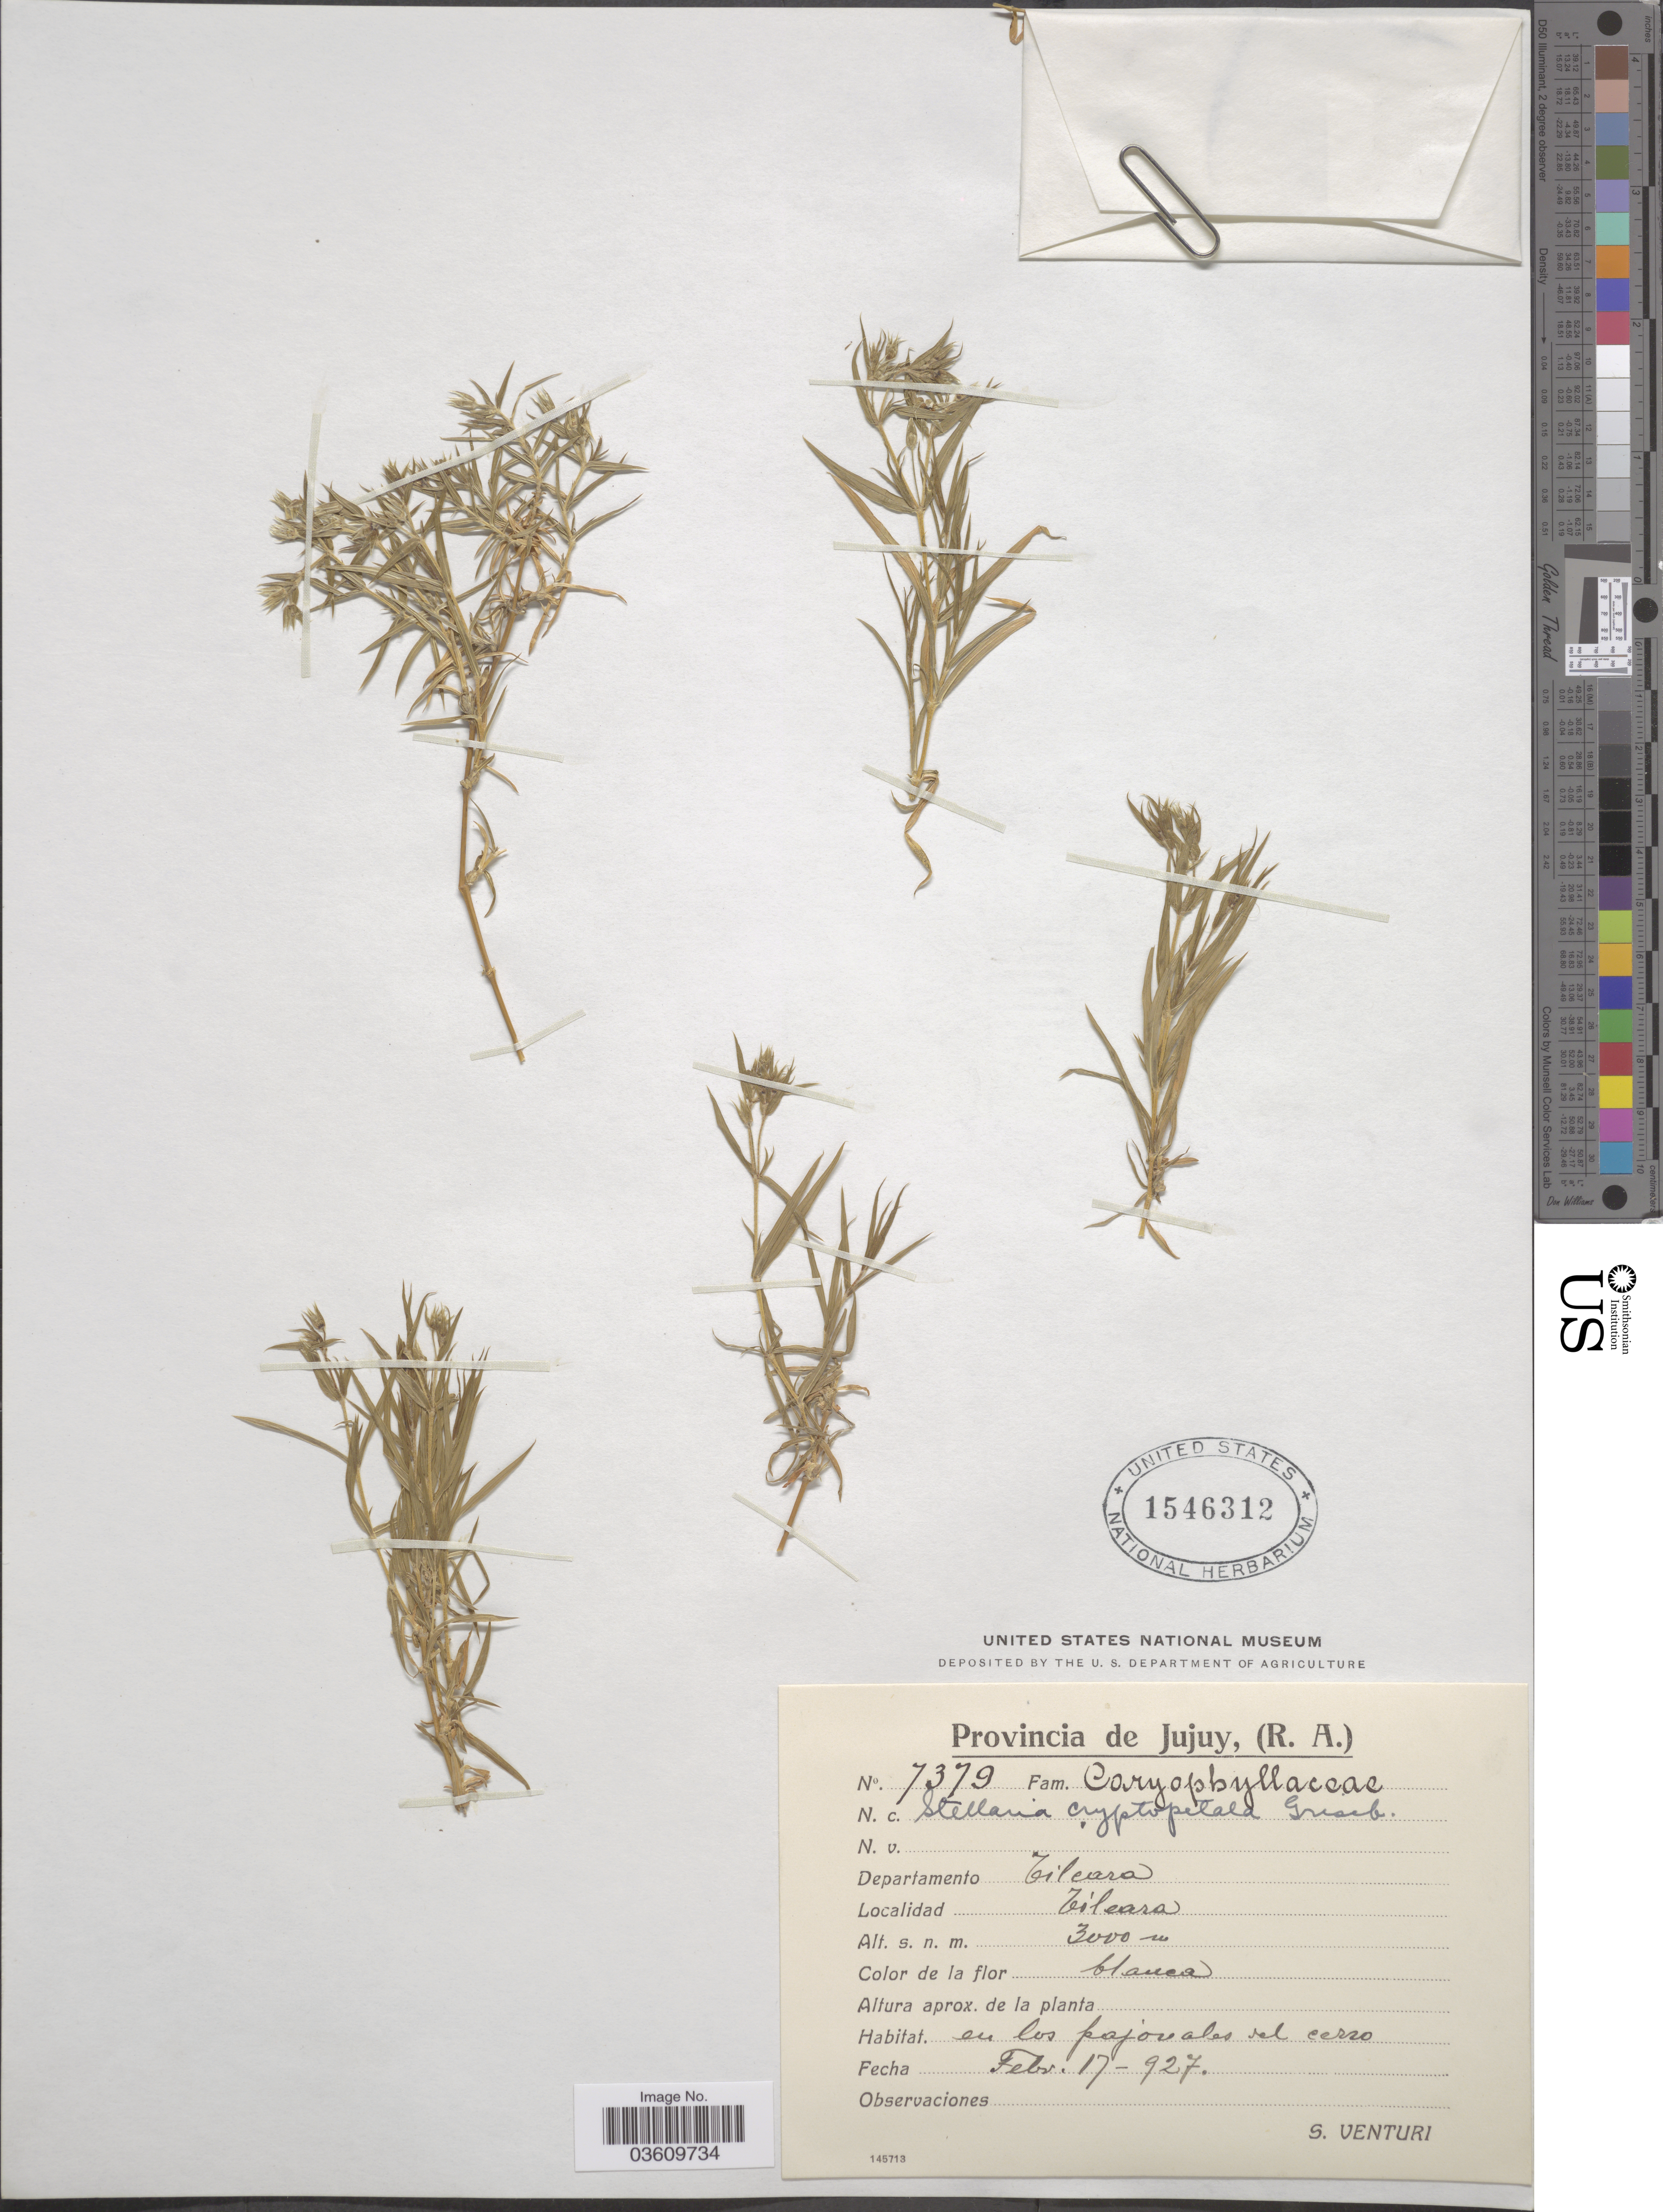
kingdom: Plantae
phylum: Tracheophyta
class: Magnoliopsida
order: Caryophyllales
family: Caryophyllaceae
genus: Stellaria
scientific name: Stellaria cryptopetala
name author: Griseb.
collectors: S. Venturi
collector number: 7379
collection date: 1927-02-17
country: Argentina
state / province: Jujuy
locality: Departamento Tilcara. Tilcara.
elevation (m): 3000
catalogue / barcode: US 1546312